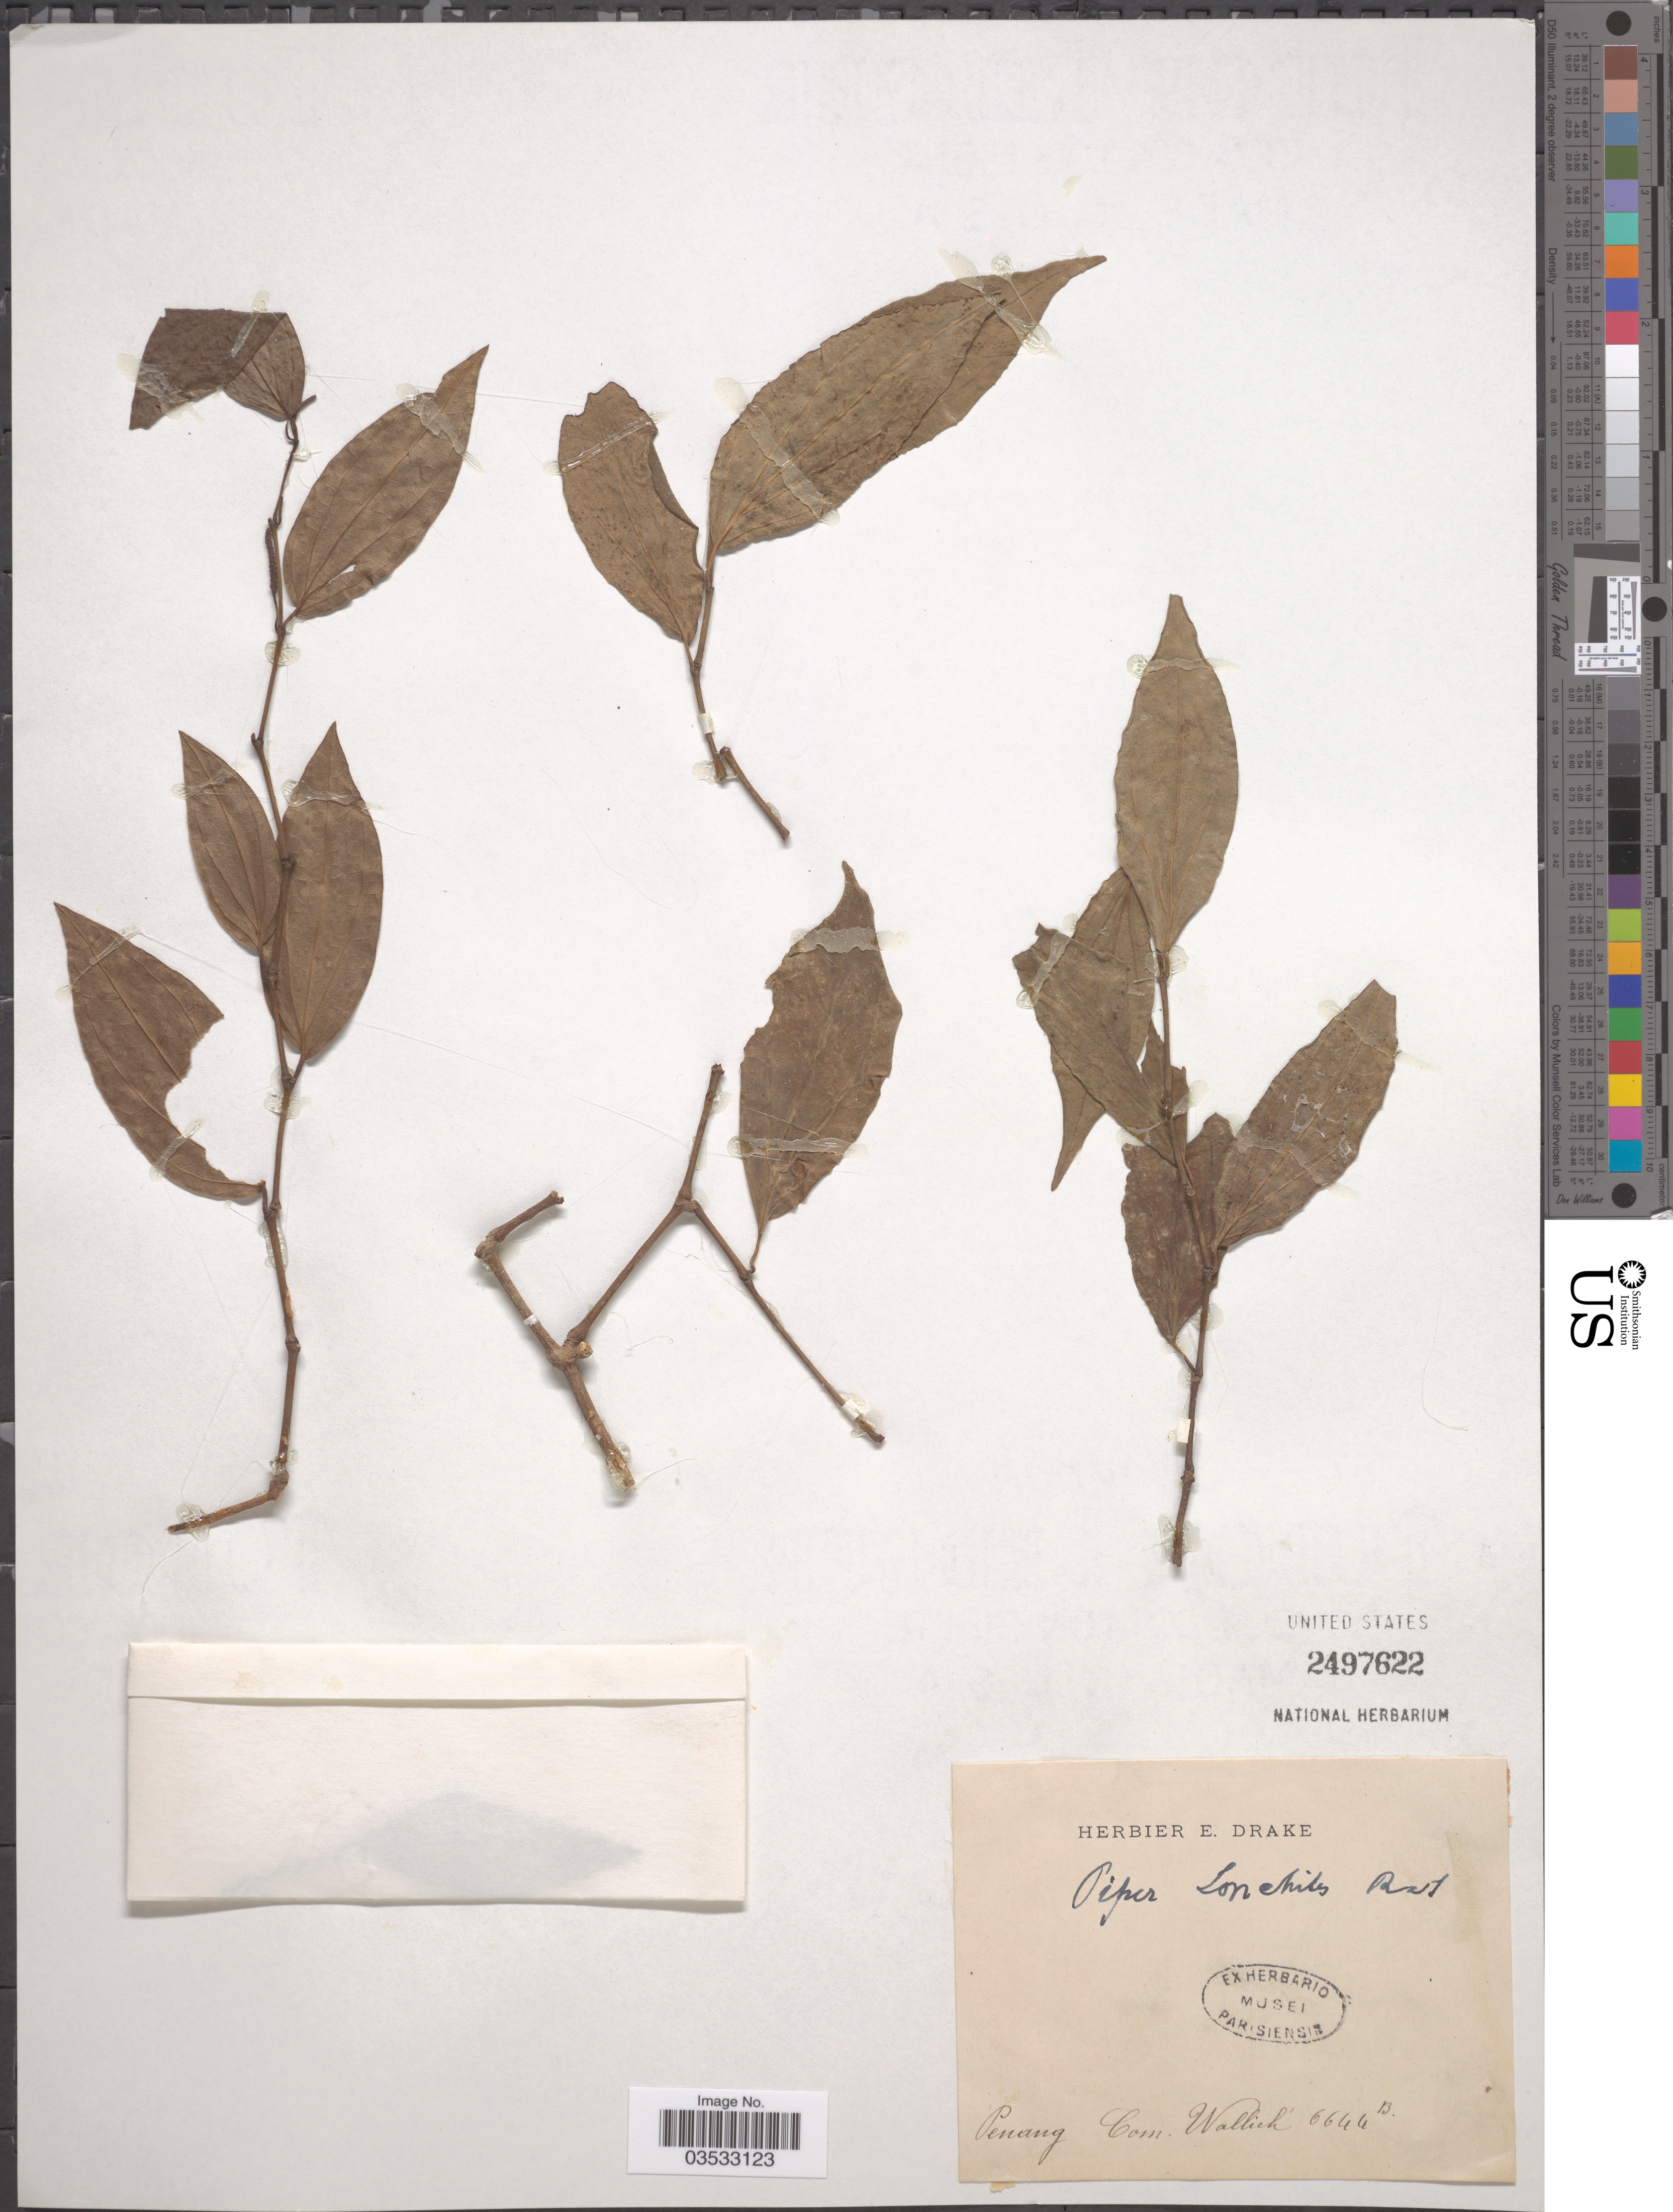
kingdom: Plantae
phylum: Tracheophyta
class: Magnoliopsida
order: Piperales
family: Piperaceae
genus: Piper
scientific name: Piper lonchites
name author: Schult.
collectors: ex herb. E. Drake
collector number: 6644B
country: Malaysia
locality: Penang.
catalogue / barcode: US 2497622